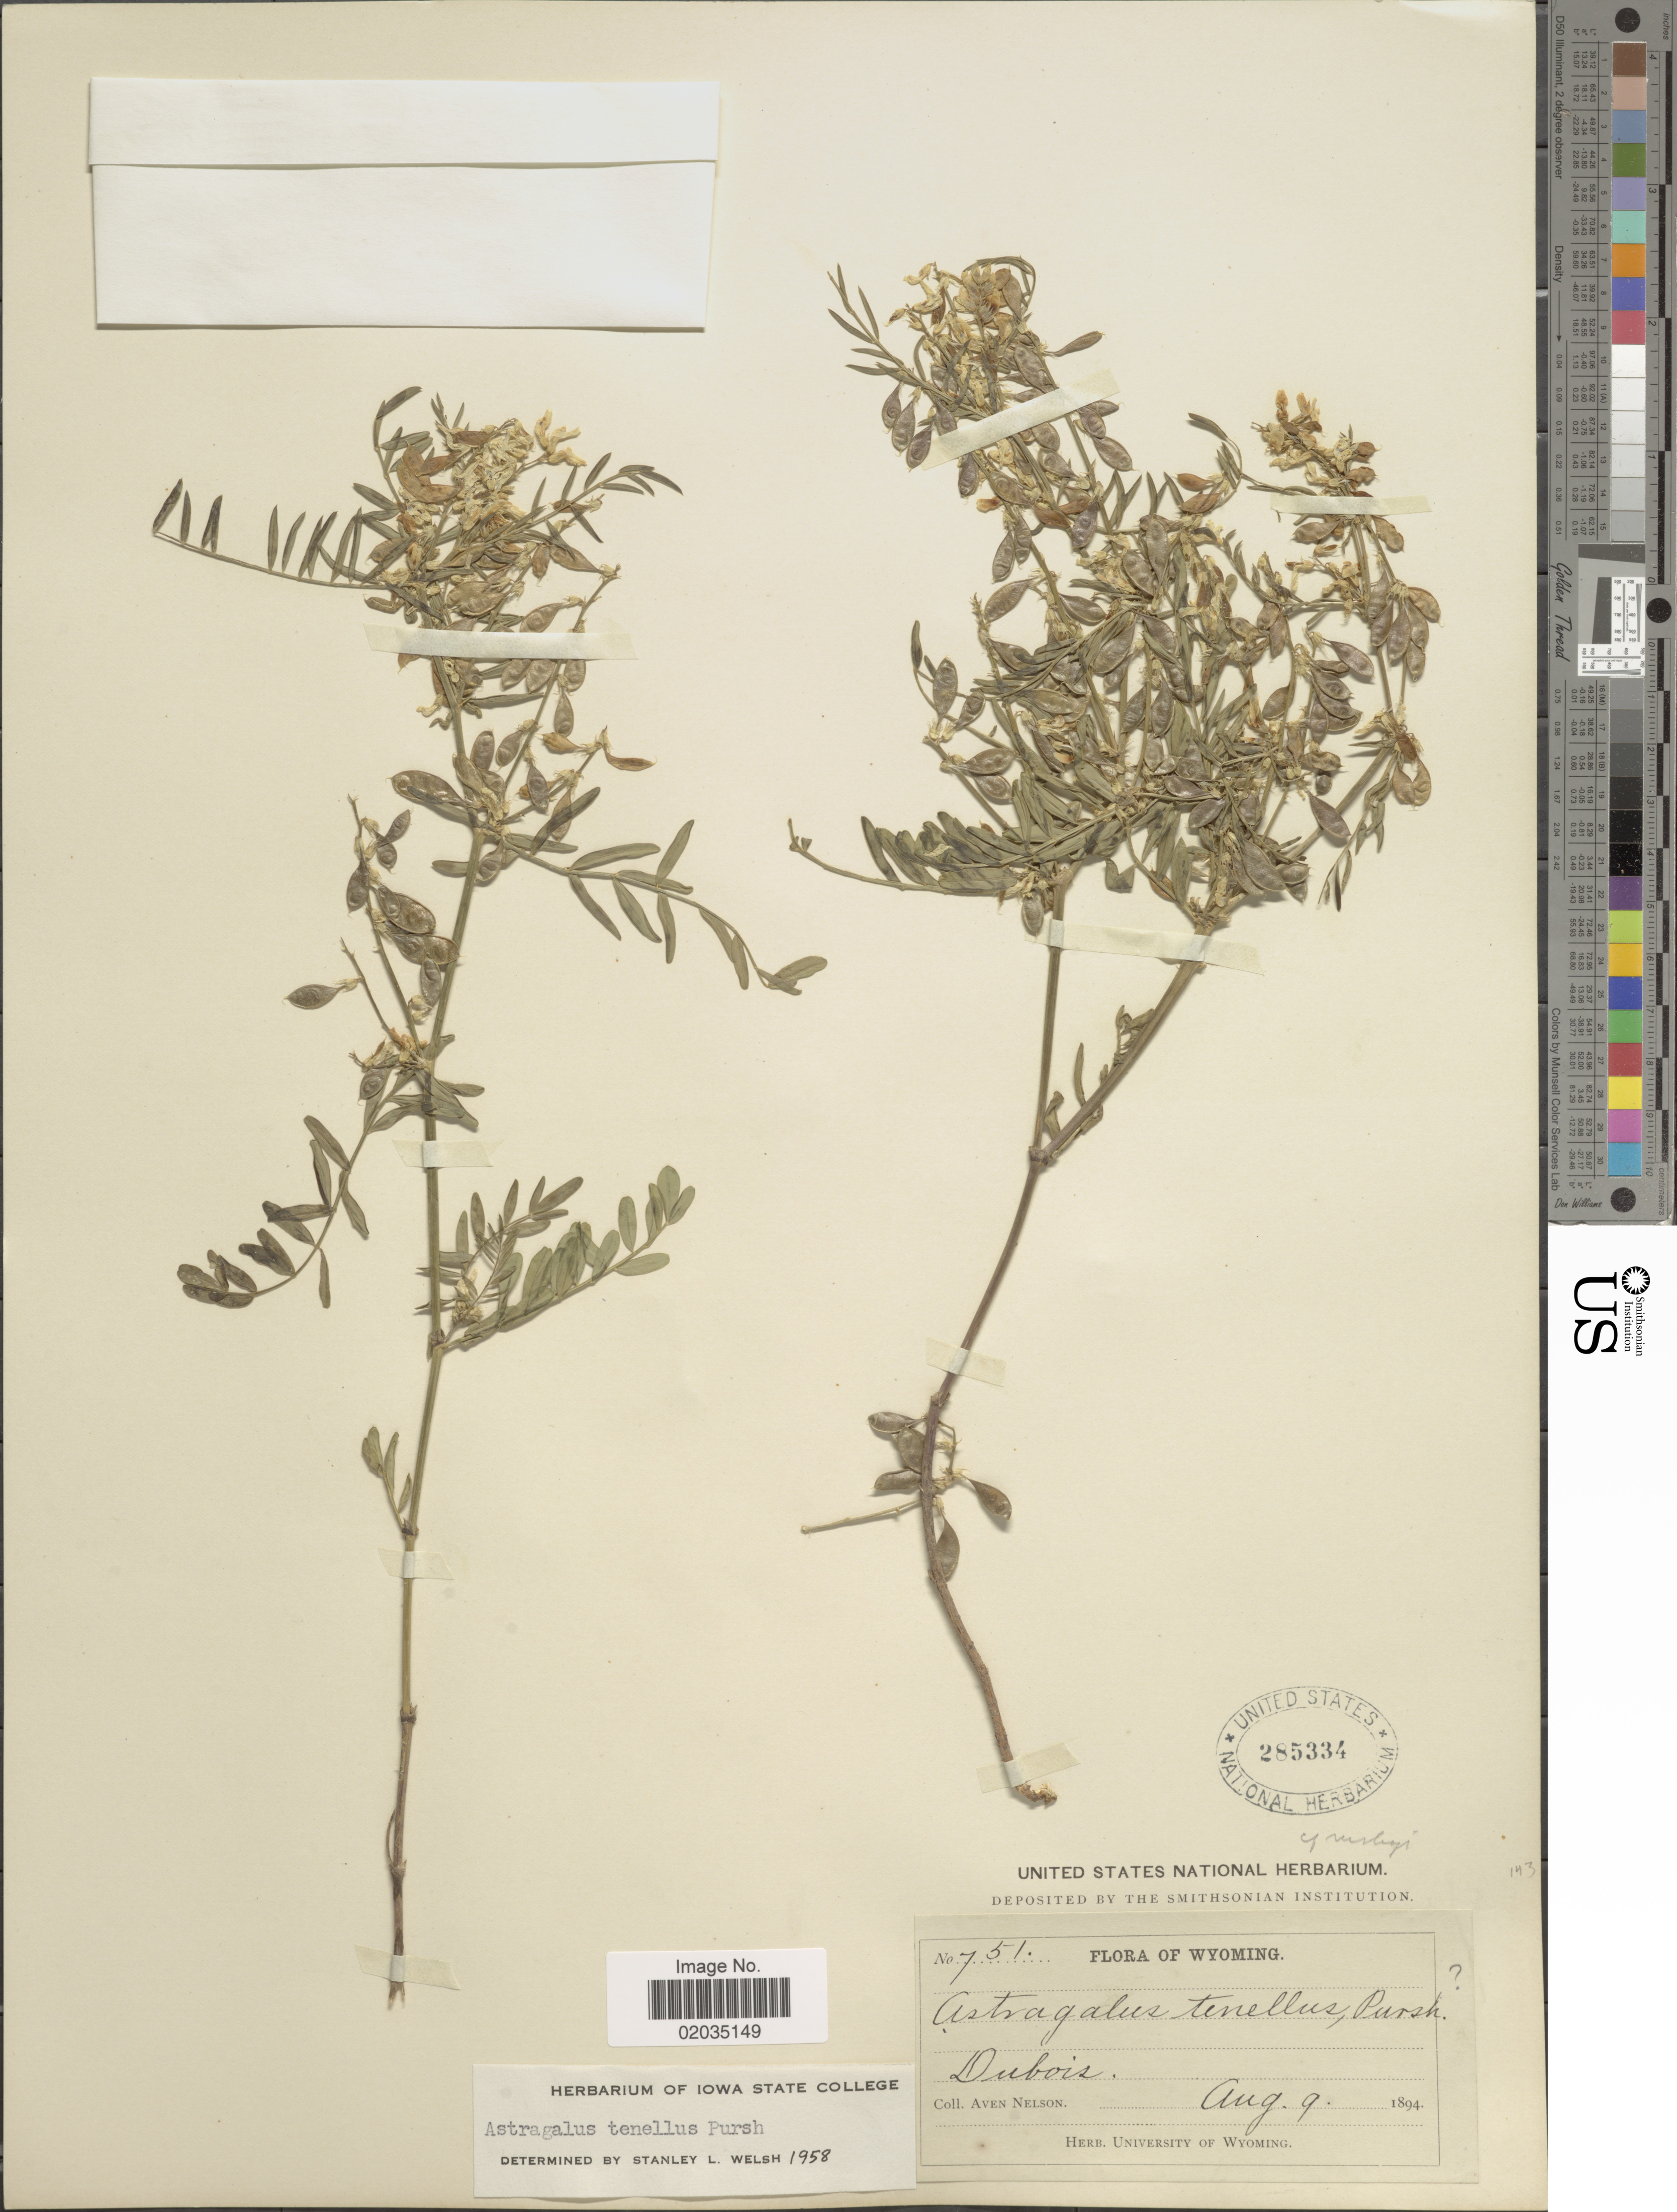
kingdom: Plantae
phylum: Tracheophyta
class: Magnoliopsida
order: Fabales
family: Fabaceae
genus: Astragalus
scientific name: Astragalus tenellus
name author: Pursh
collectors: A. Nelson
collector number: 751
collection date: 1894-08-09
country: United States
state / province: Wyoming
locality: Dubois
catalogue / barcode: US 285334